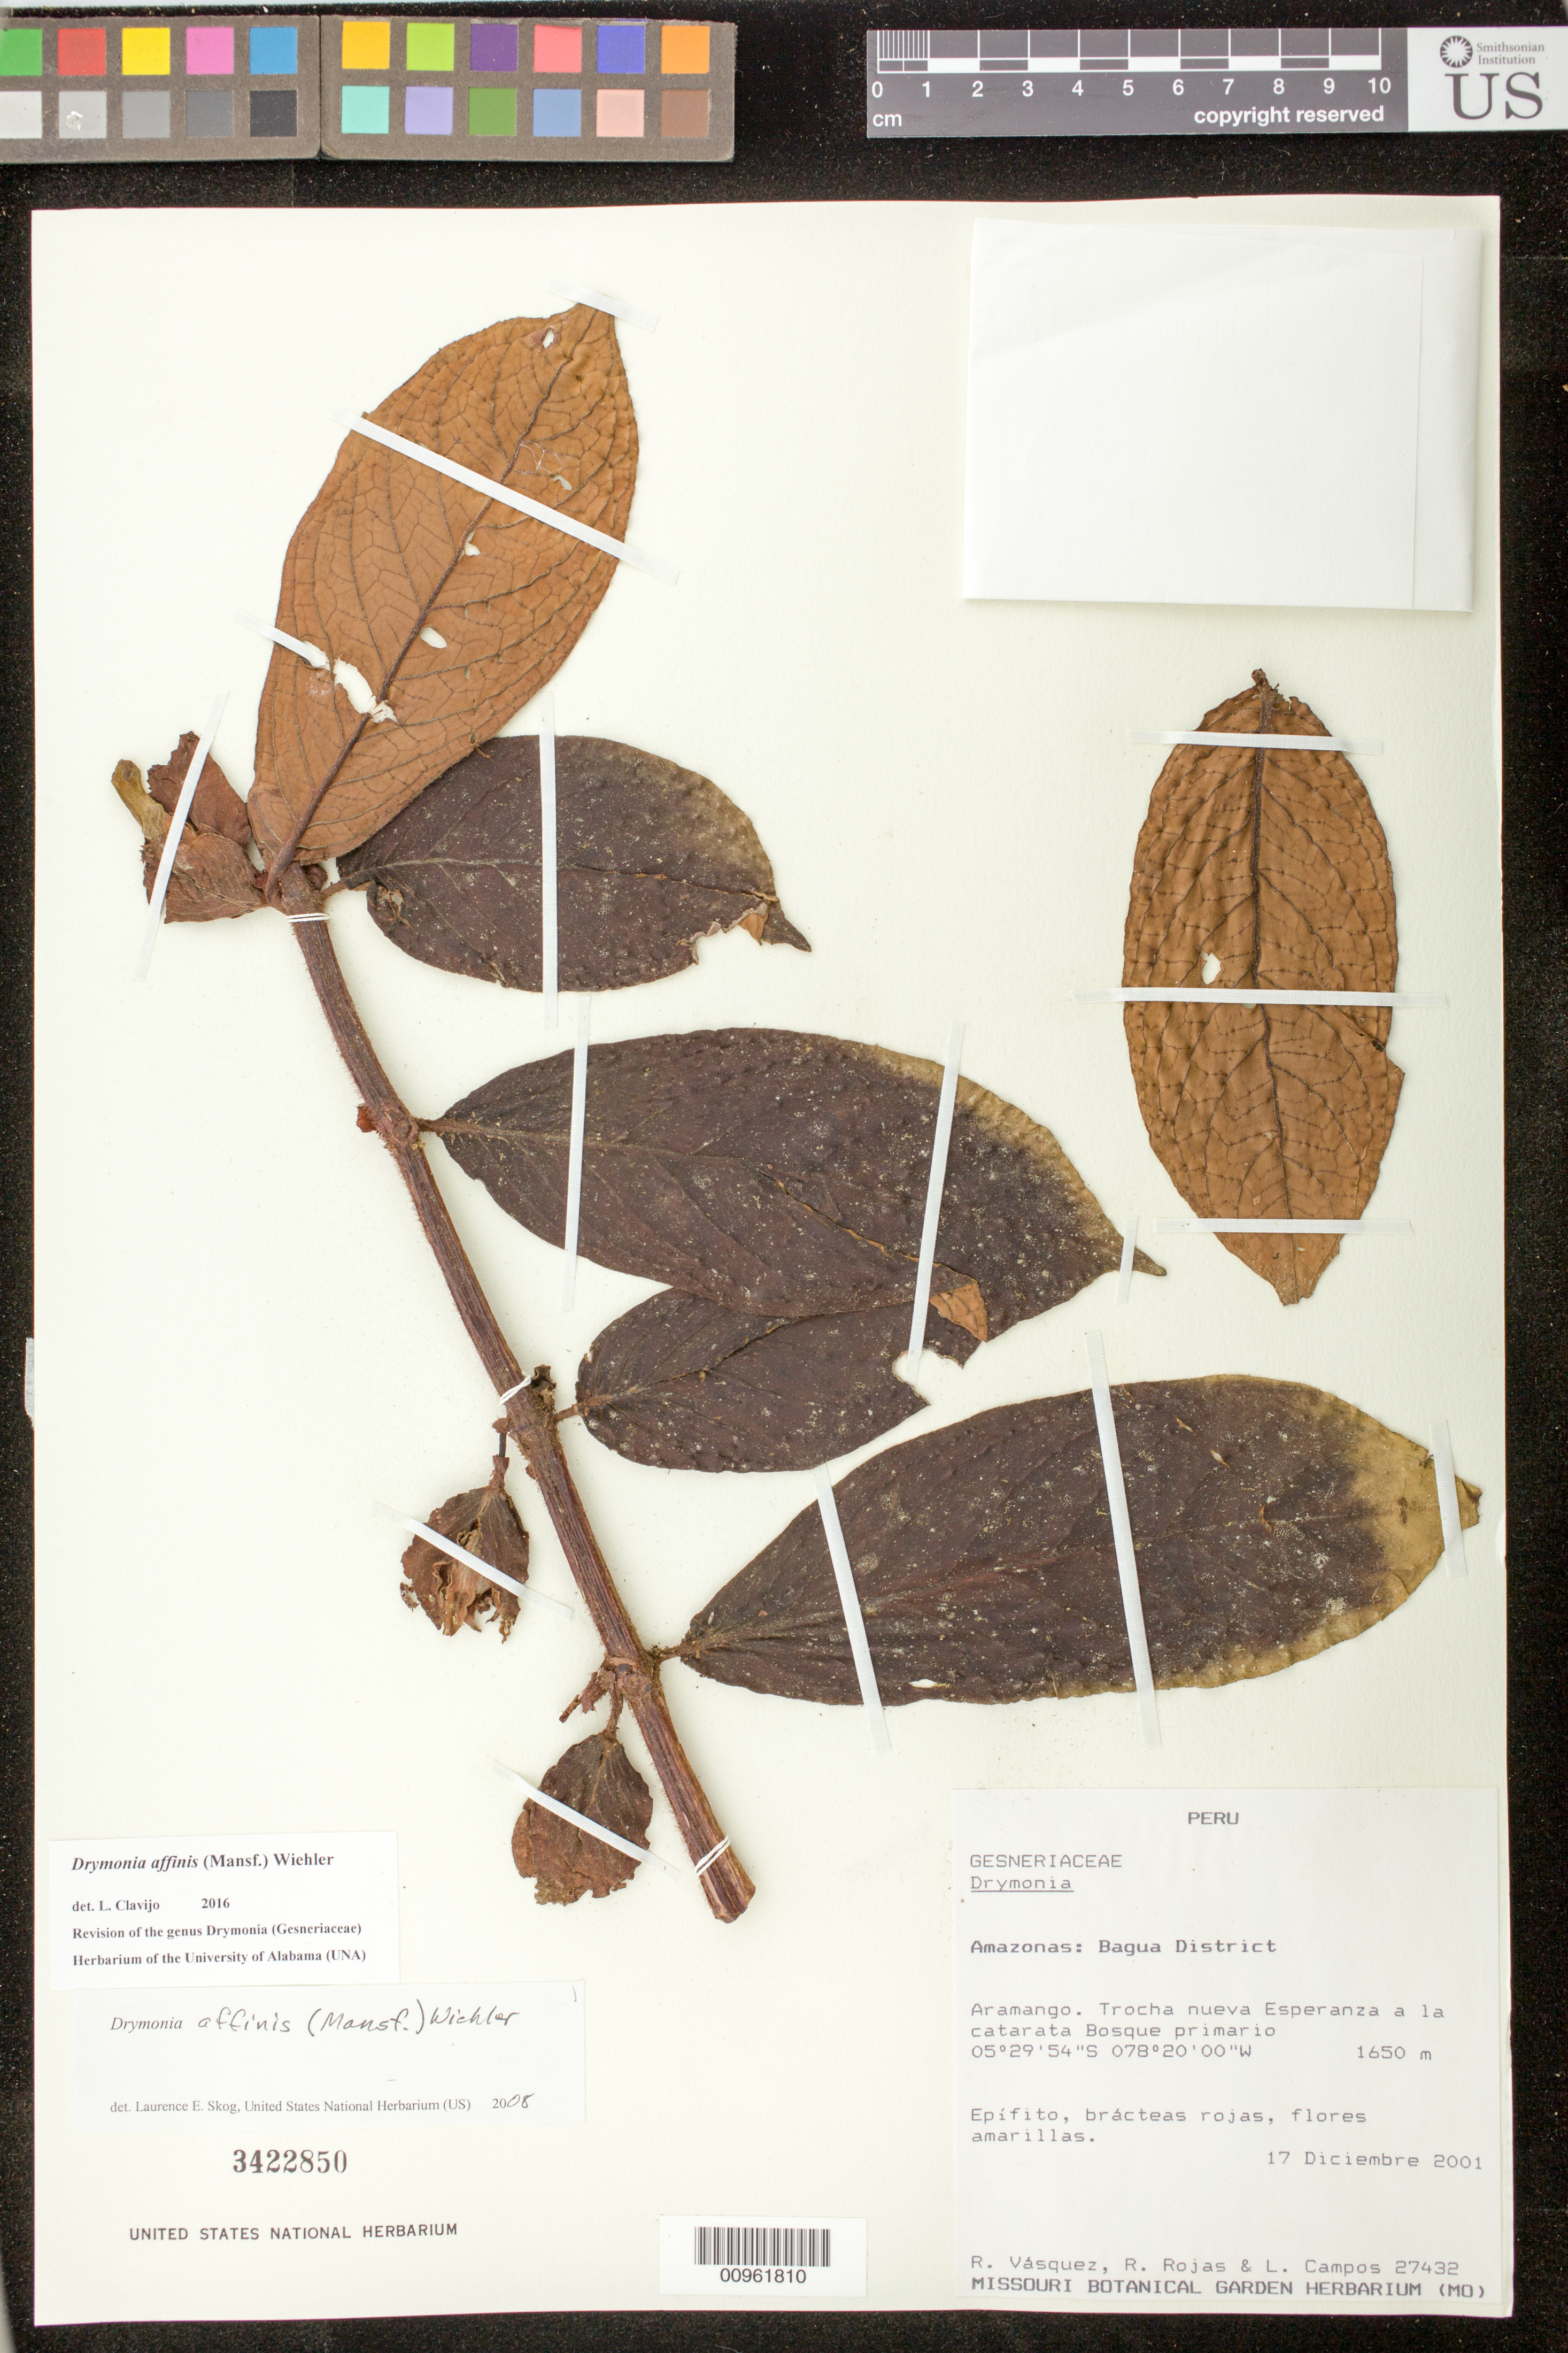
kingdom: Plantae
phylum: Tracheophyta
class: Magnoliopsida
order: Lamiales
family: Gesneriaceae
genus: Drymonia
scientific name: Drymonia affinis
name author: (Mansf.) Wiehler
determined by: Skog, Laurence E.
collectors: R. Vásquez, R. Rojas & L. Campos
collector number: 27432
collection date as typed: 17 Dec 2001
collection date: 2001-12-17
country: Peru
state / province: Amazonas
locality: Amazonas: Bagua District. Aramango, trocha nueva Esperanza a la catarata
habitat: Bosque primario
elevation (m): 1650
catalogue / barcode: US 3422850